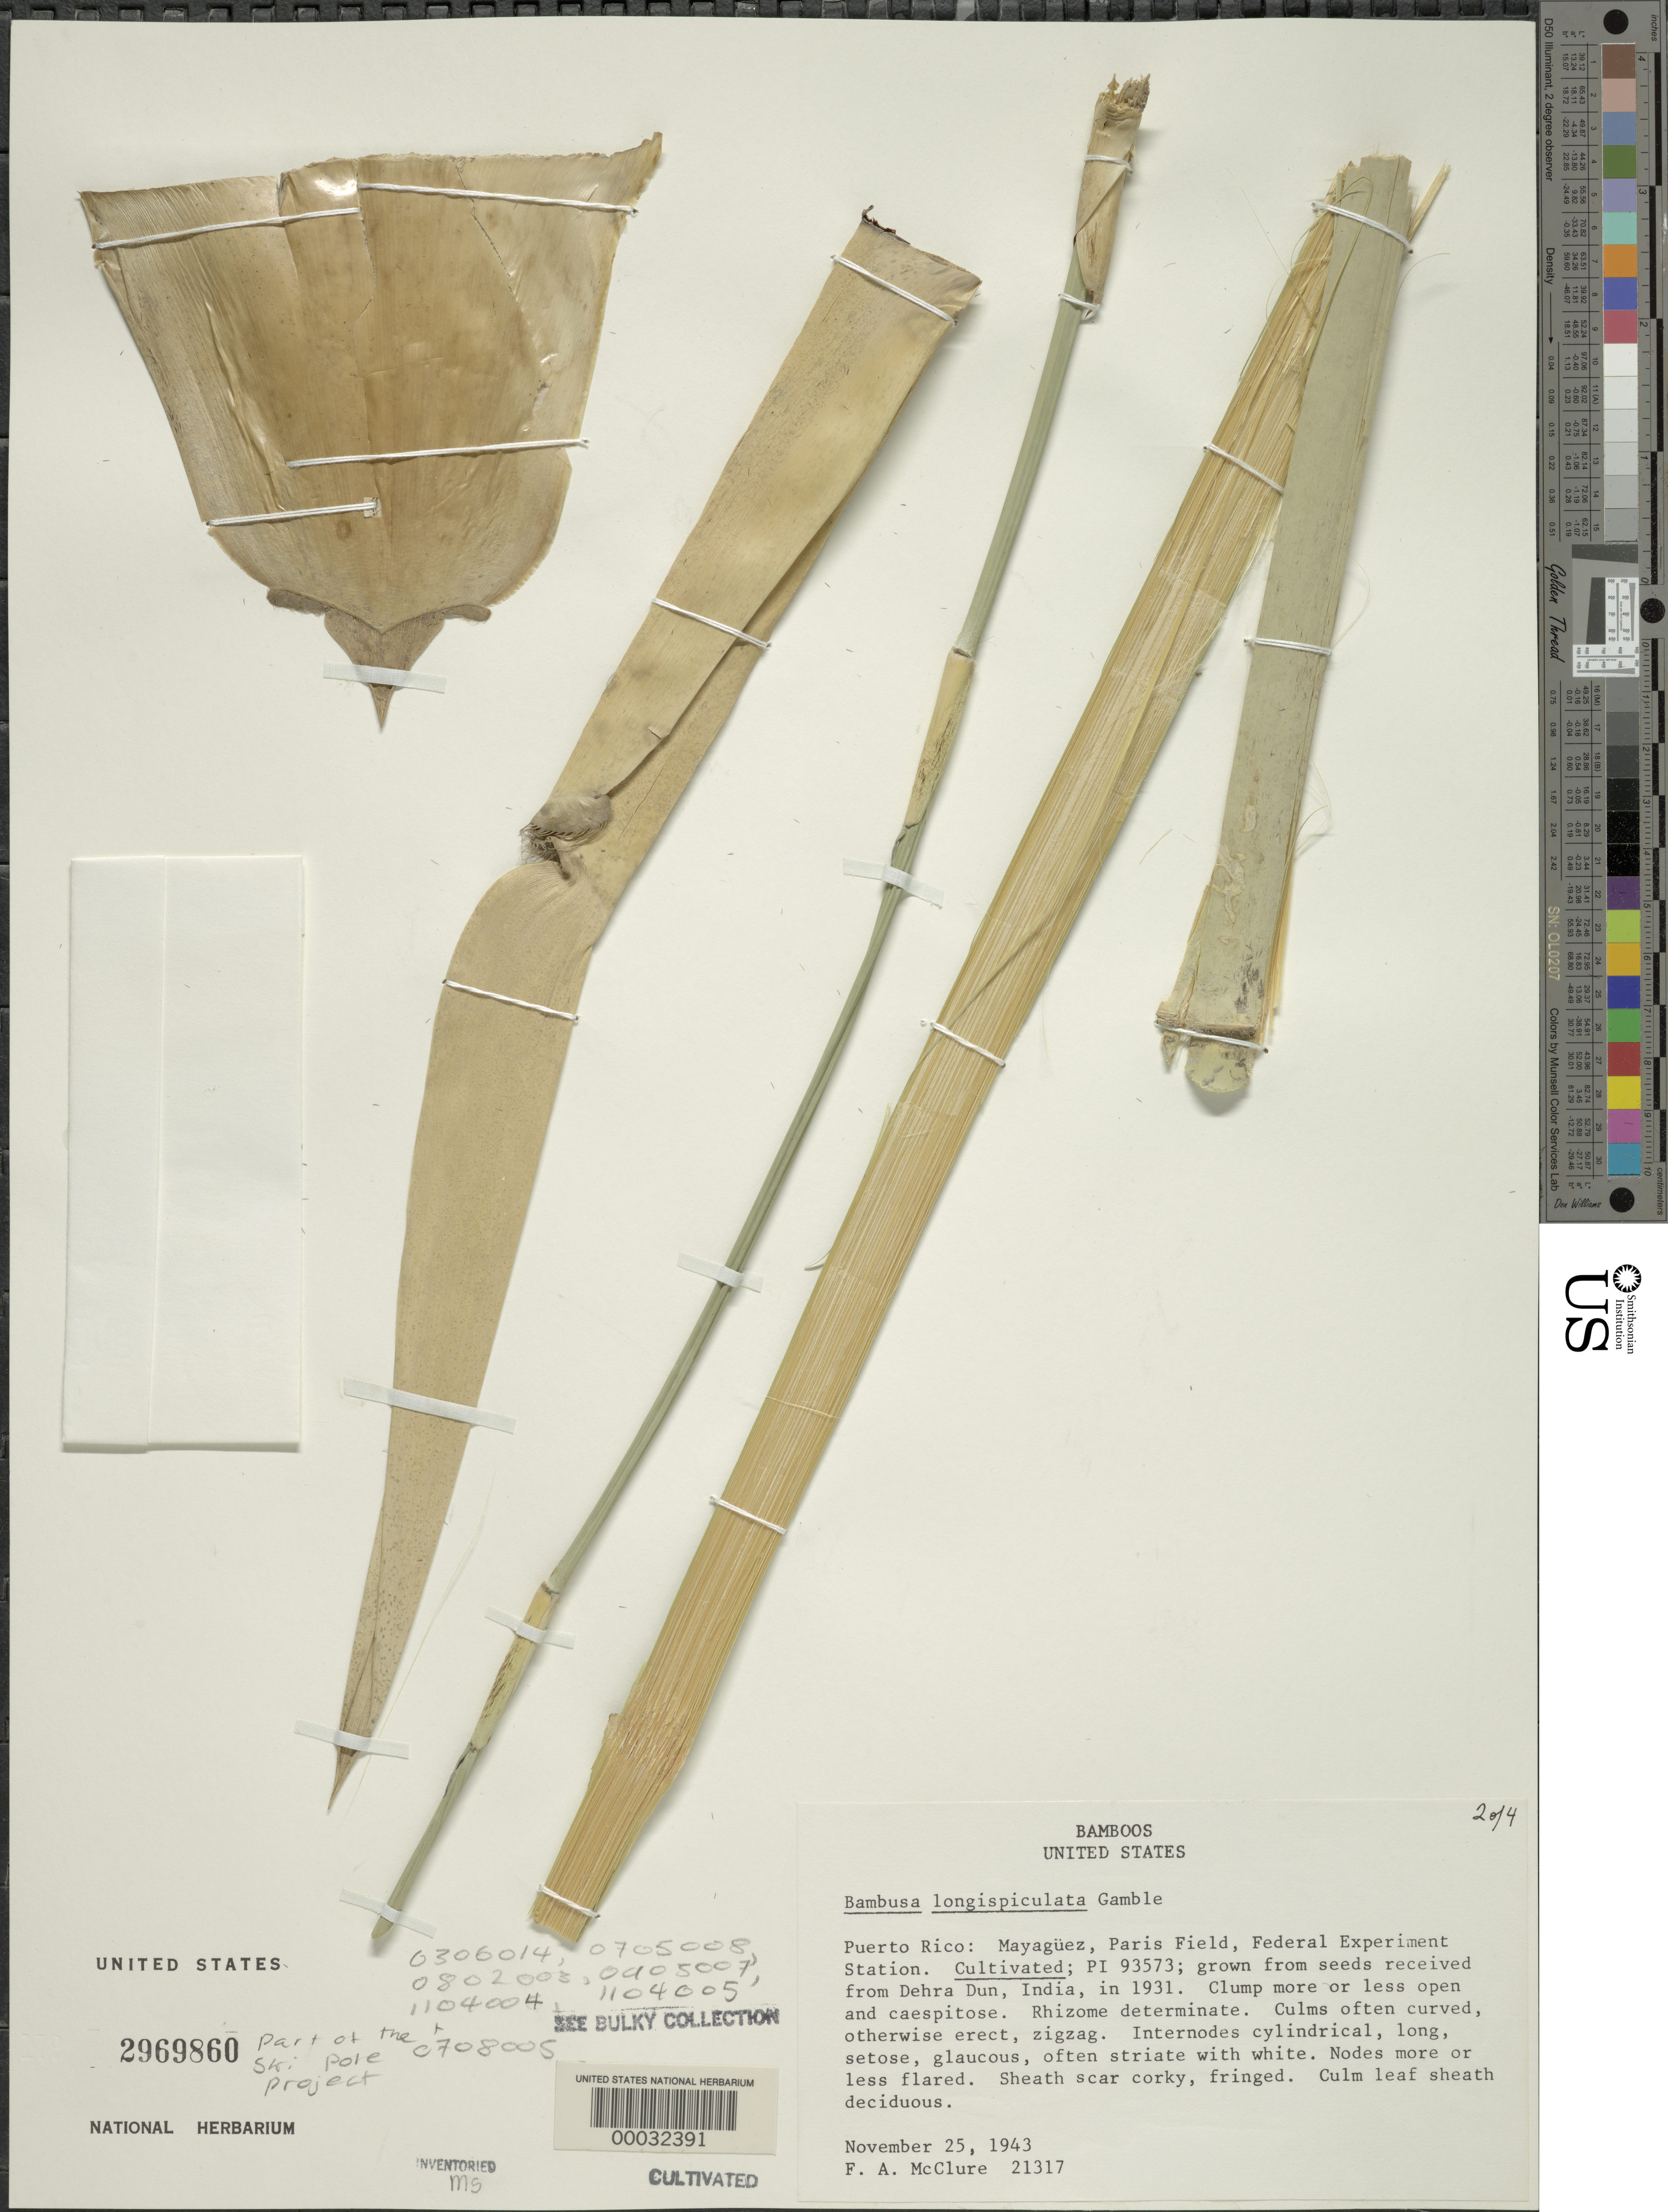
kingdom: Plantae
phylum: Tracheophyta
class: Liliopsida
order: Poales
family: Poaceae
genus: Bambusa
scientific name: Bambusa longispiculata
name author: Gamble ex Brandis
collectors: F. A. McClure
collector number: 21317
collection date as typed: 25 Nov 1943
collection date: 1943-11-25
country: Puerto Rico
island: Greater Antilles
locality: Federal Experimental Station, Paris Field, Mayaguez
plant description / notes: PI 93573. Grown from seeds received from Dehra Dun, India in 1931. Ski pole experiment.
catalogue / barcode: US 2969860